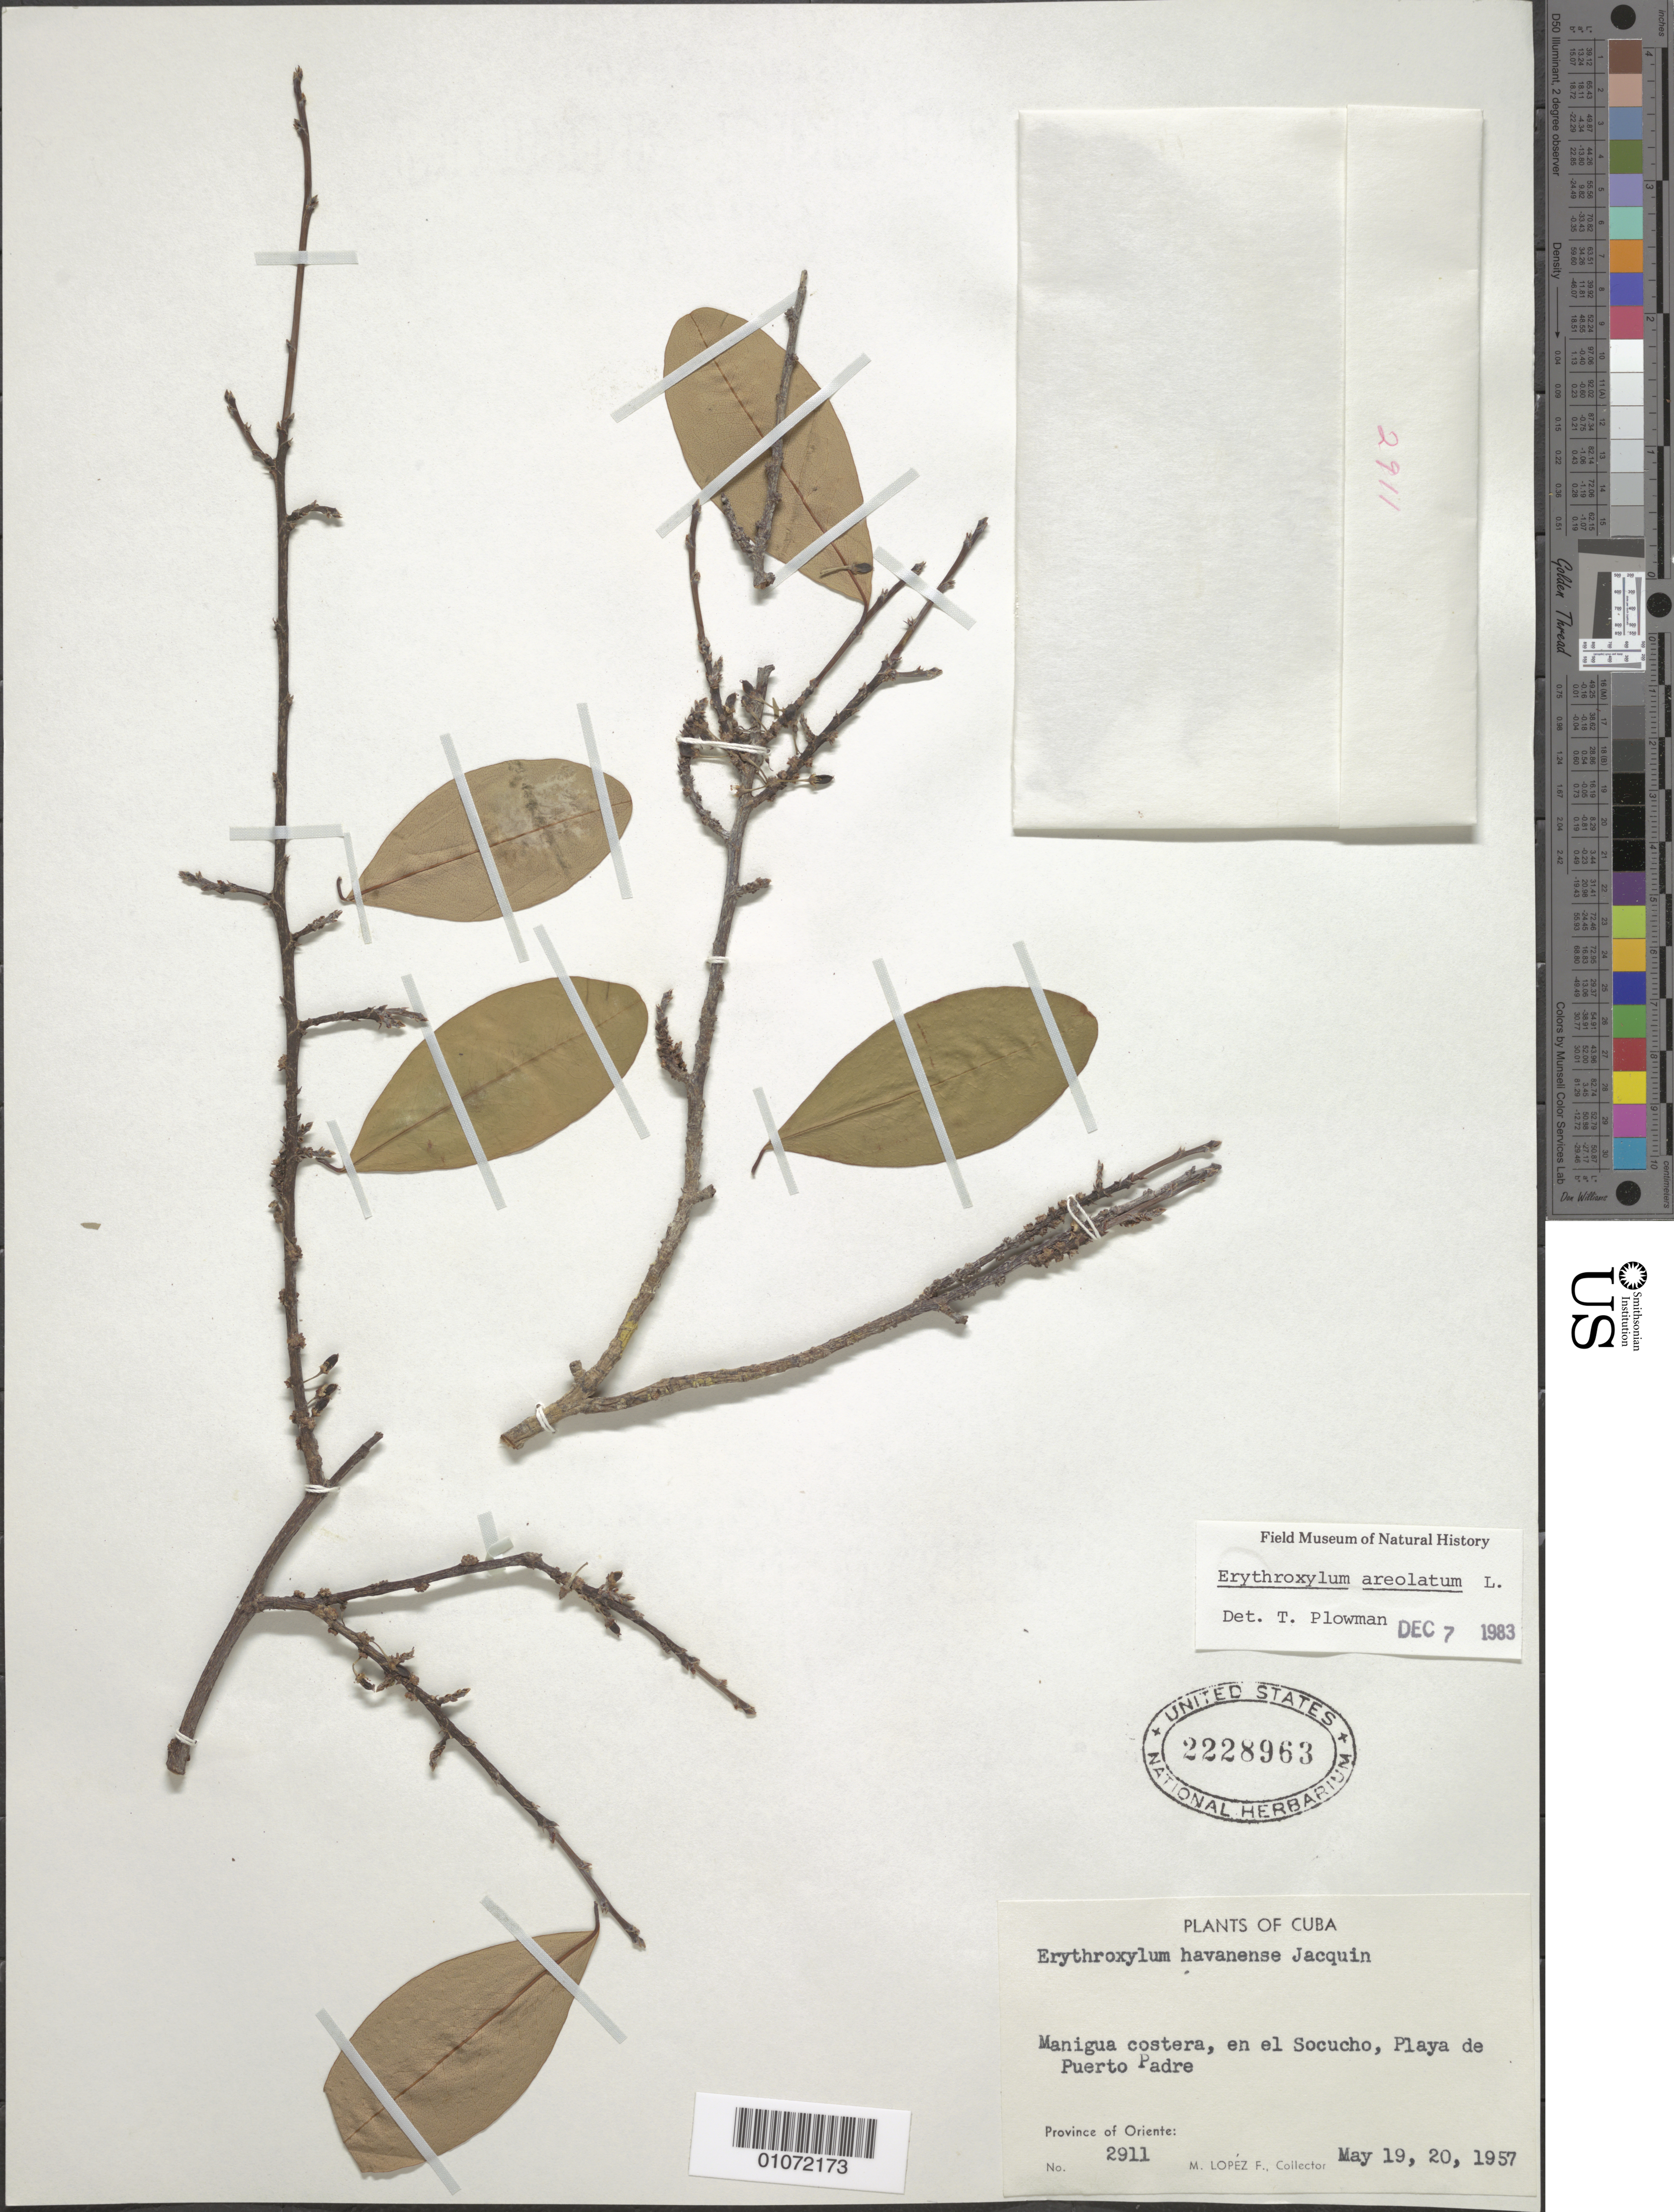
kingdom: Plantae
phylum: Tracheophyta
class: Magnoliopsida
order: Malpighiales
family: Erythroxylaceae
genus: Erythroxylum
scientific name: Erythroxylum aerolatum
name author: L.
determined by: Plowman, T.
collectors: M. López Figueiras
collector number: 2911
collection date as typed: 19 May 1957 to 20 May 1957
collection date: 1957-05-19/1957-05-20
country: Cuba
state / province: Oriente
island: Cuba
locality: Manigua costera, en el Socundo, Playa de Puerto Padre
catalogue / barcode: US 2228963